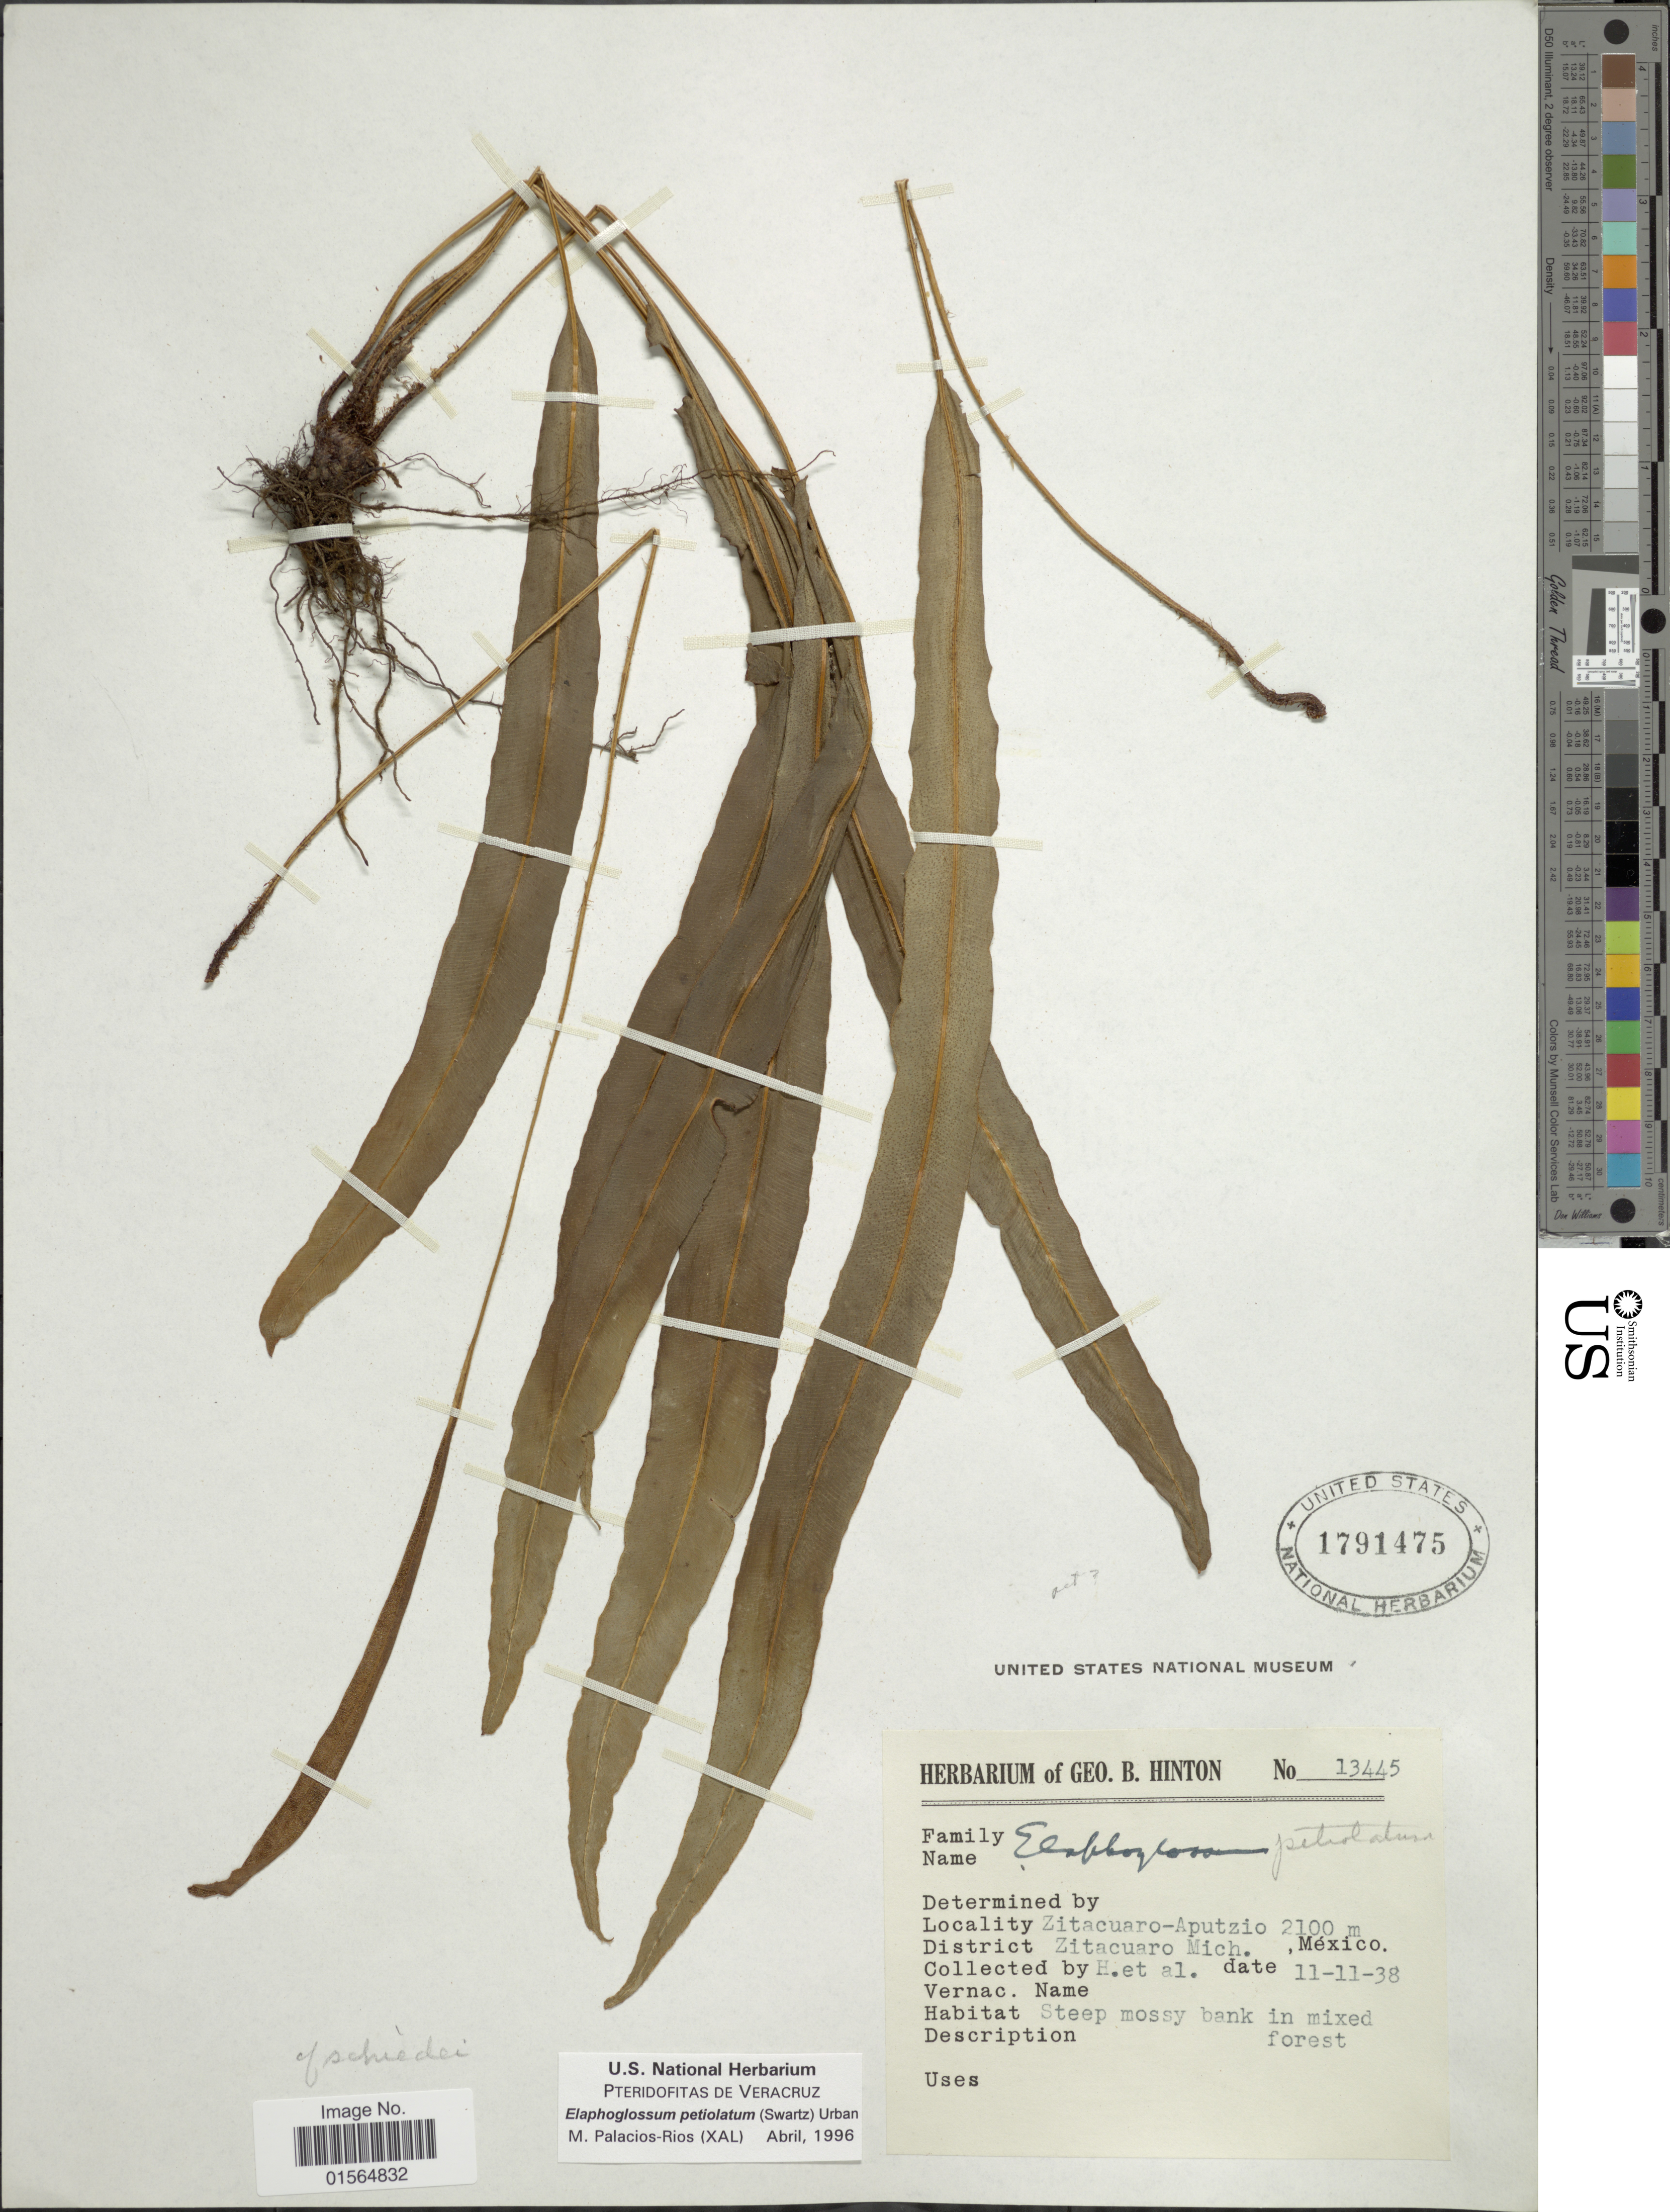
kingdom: Plantae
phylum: Tracheophyta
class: Polypodiopsida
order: Polypodiales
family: Dryopteridaceae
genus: Elaphoglossum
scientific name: Elaphoglossum petiolatum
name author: (Sw.) Urb.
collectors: G. B. Hinton & et al.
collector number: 13445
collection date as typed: Transcribed d/m/y: 11/11/38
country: Mexico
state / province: Michoacán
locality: Zitacuaro - Aputzio, District Zitacuaro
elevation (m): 2100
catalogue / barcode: US 1791475